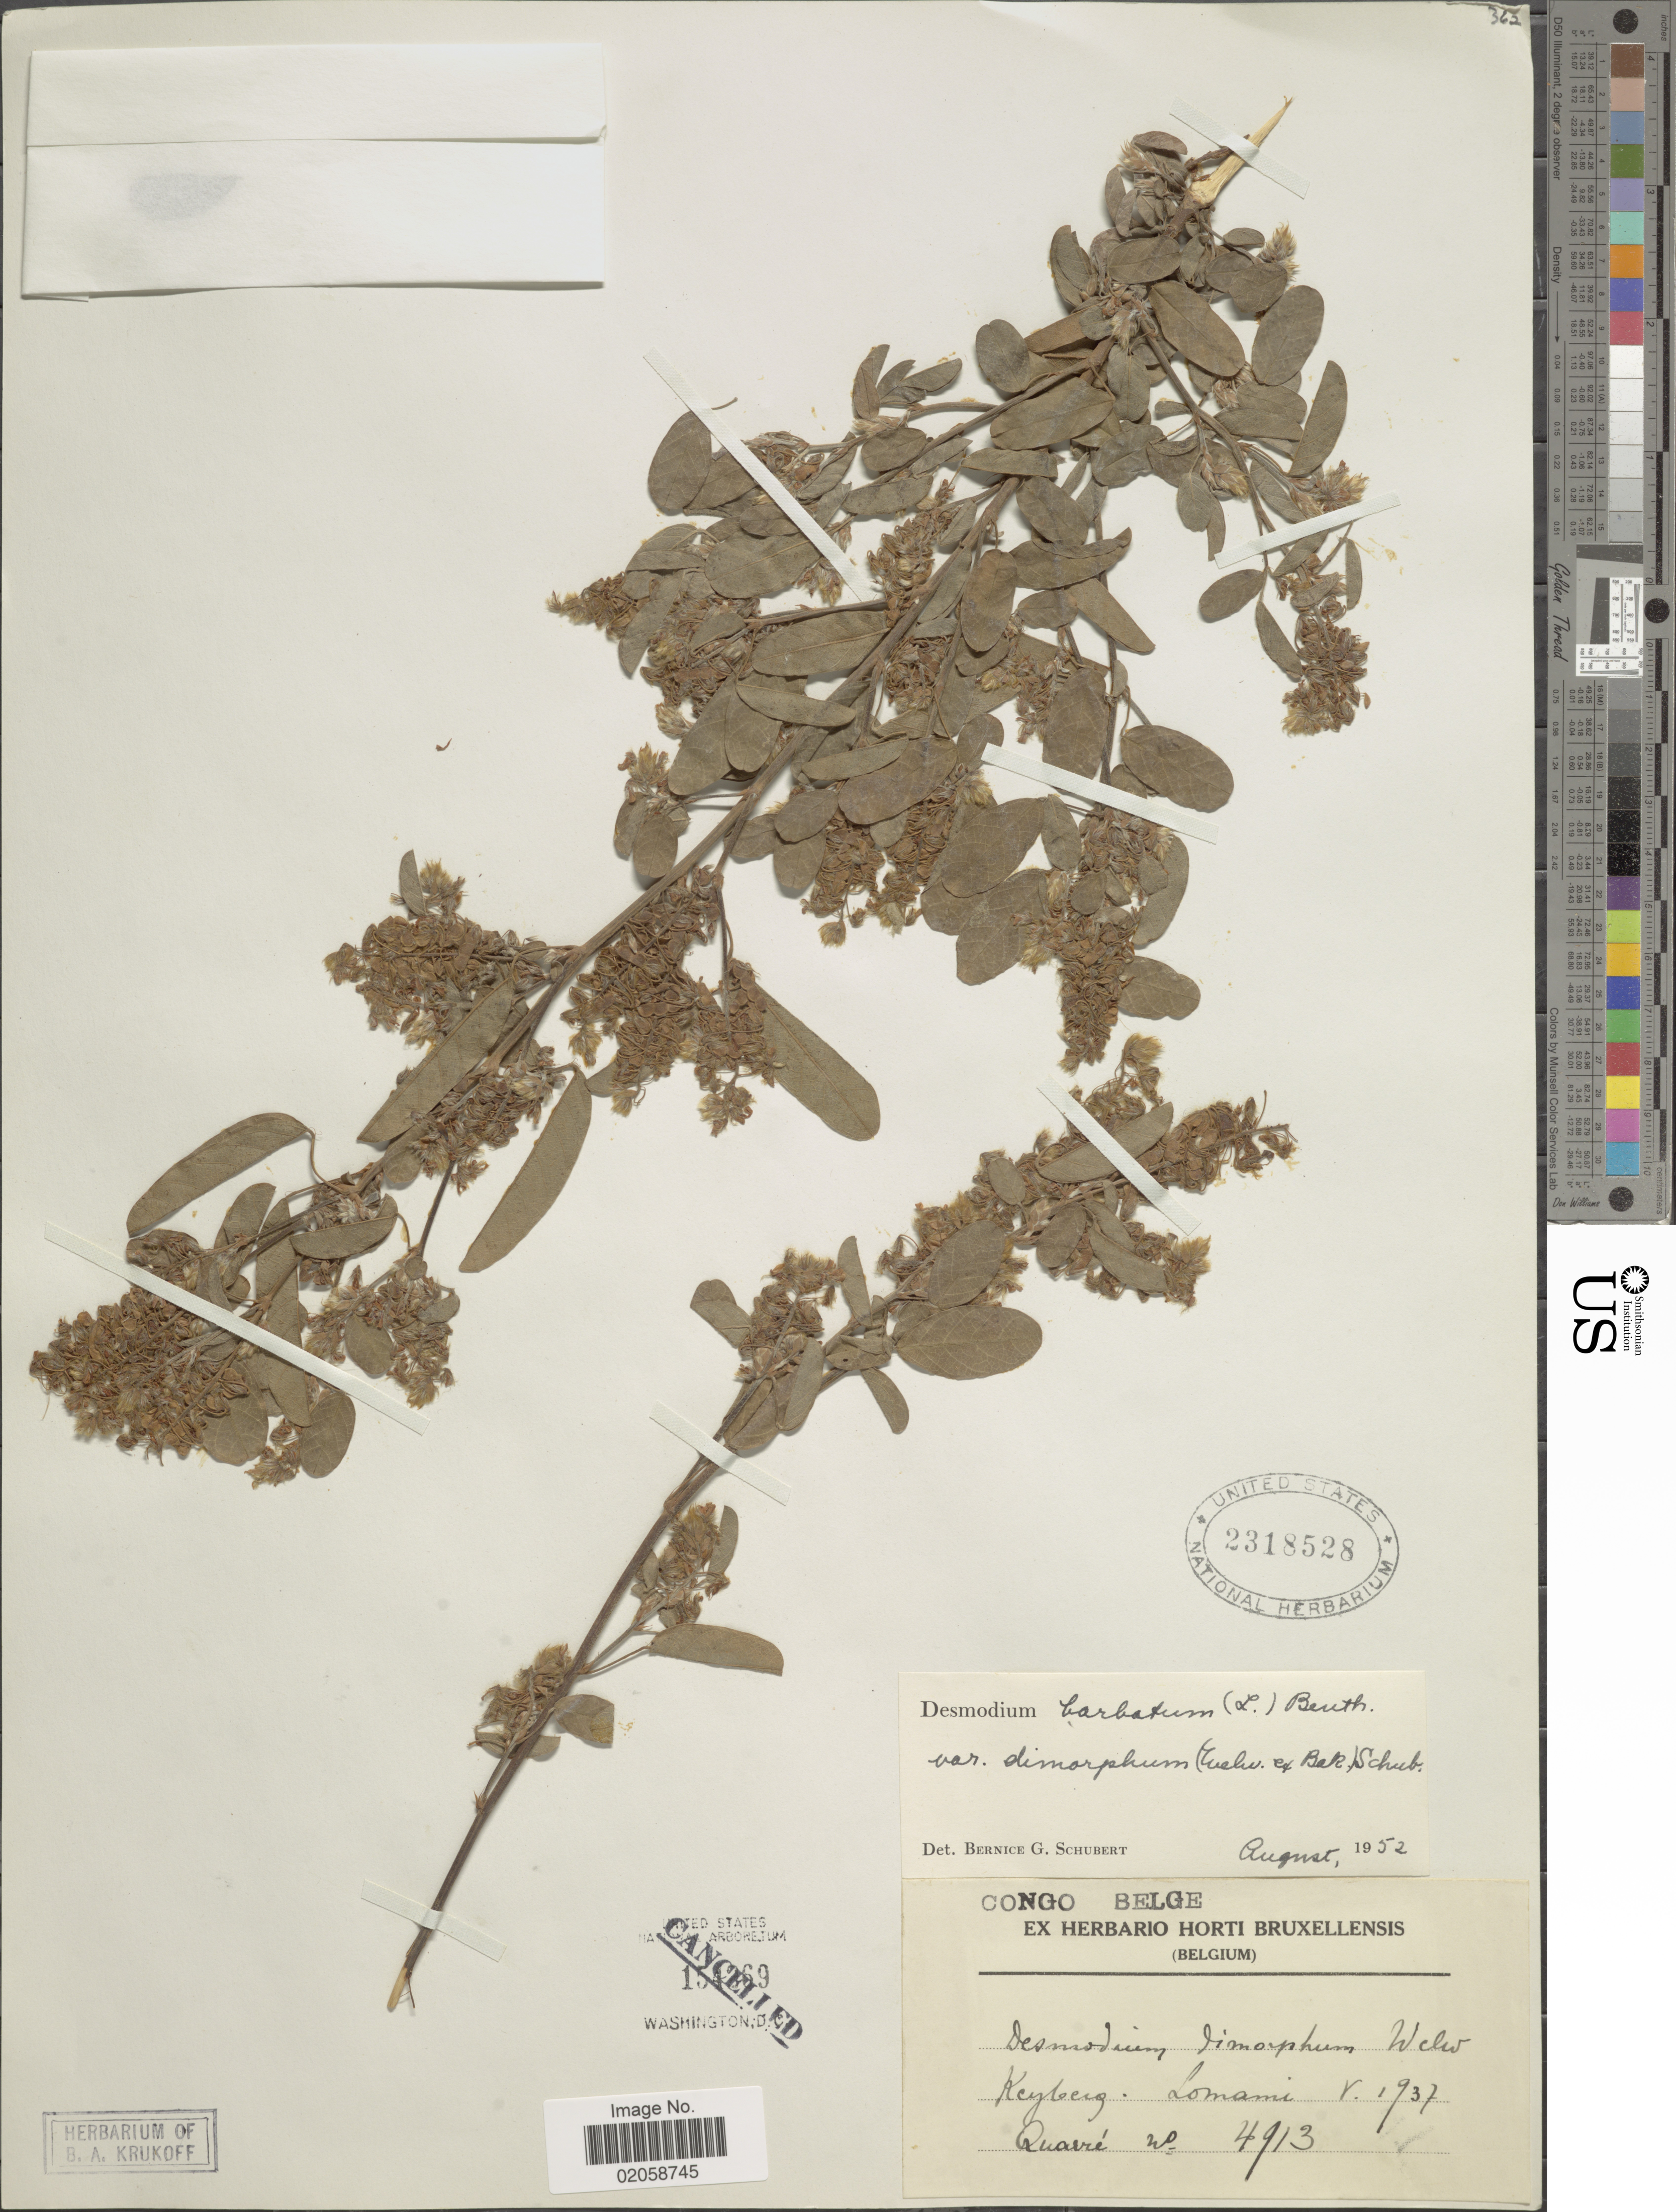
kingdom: Plantae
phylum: Tracheophyta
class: Magnoliopsida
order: Fabales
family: Fabaceae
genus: Grona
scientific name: Grona barbata var. dimorpha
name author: (Welw. ex Baker) H. Ohashi & K. Ohashi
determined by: Strong, Mark T., (BOT), Smithsonian Institution - National Museum of Natural History (UNITED STATES)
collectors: -. Quarre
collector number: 4913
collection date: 1937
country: Congo, Democratic Republic of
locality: Congo Belge. Keyberg, Lomami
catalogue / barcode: US 2318528